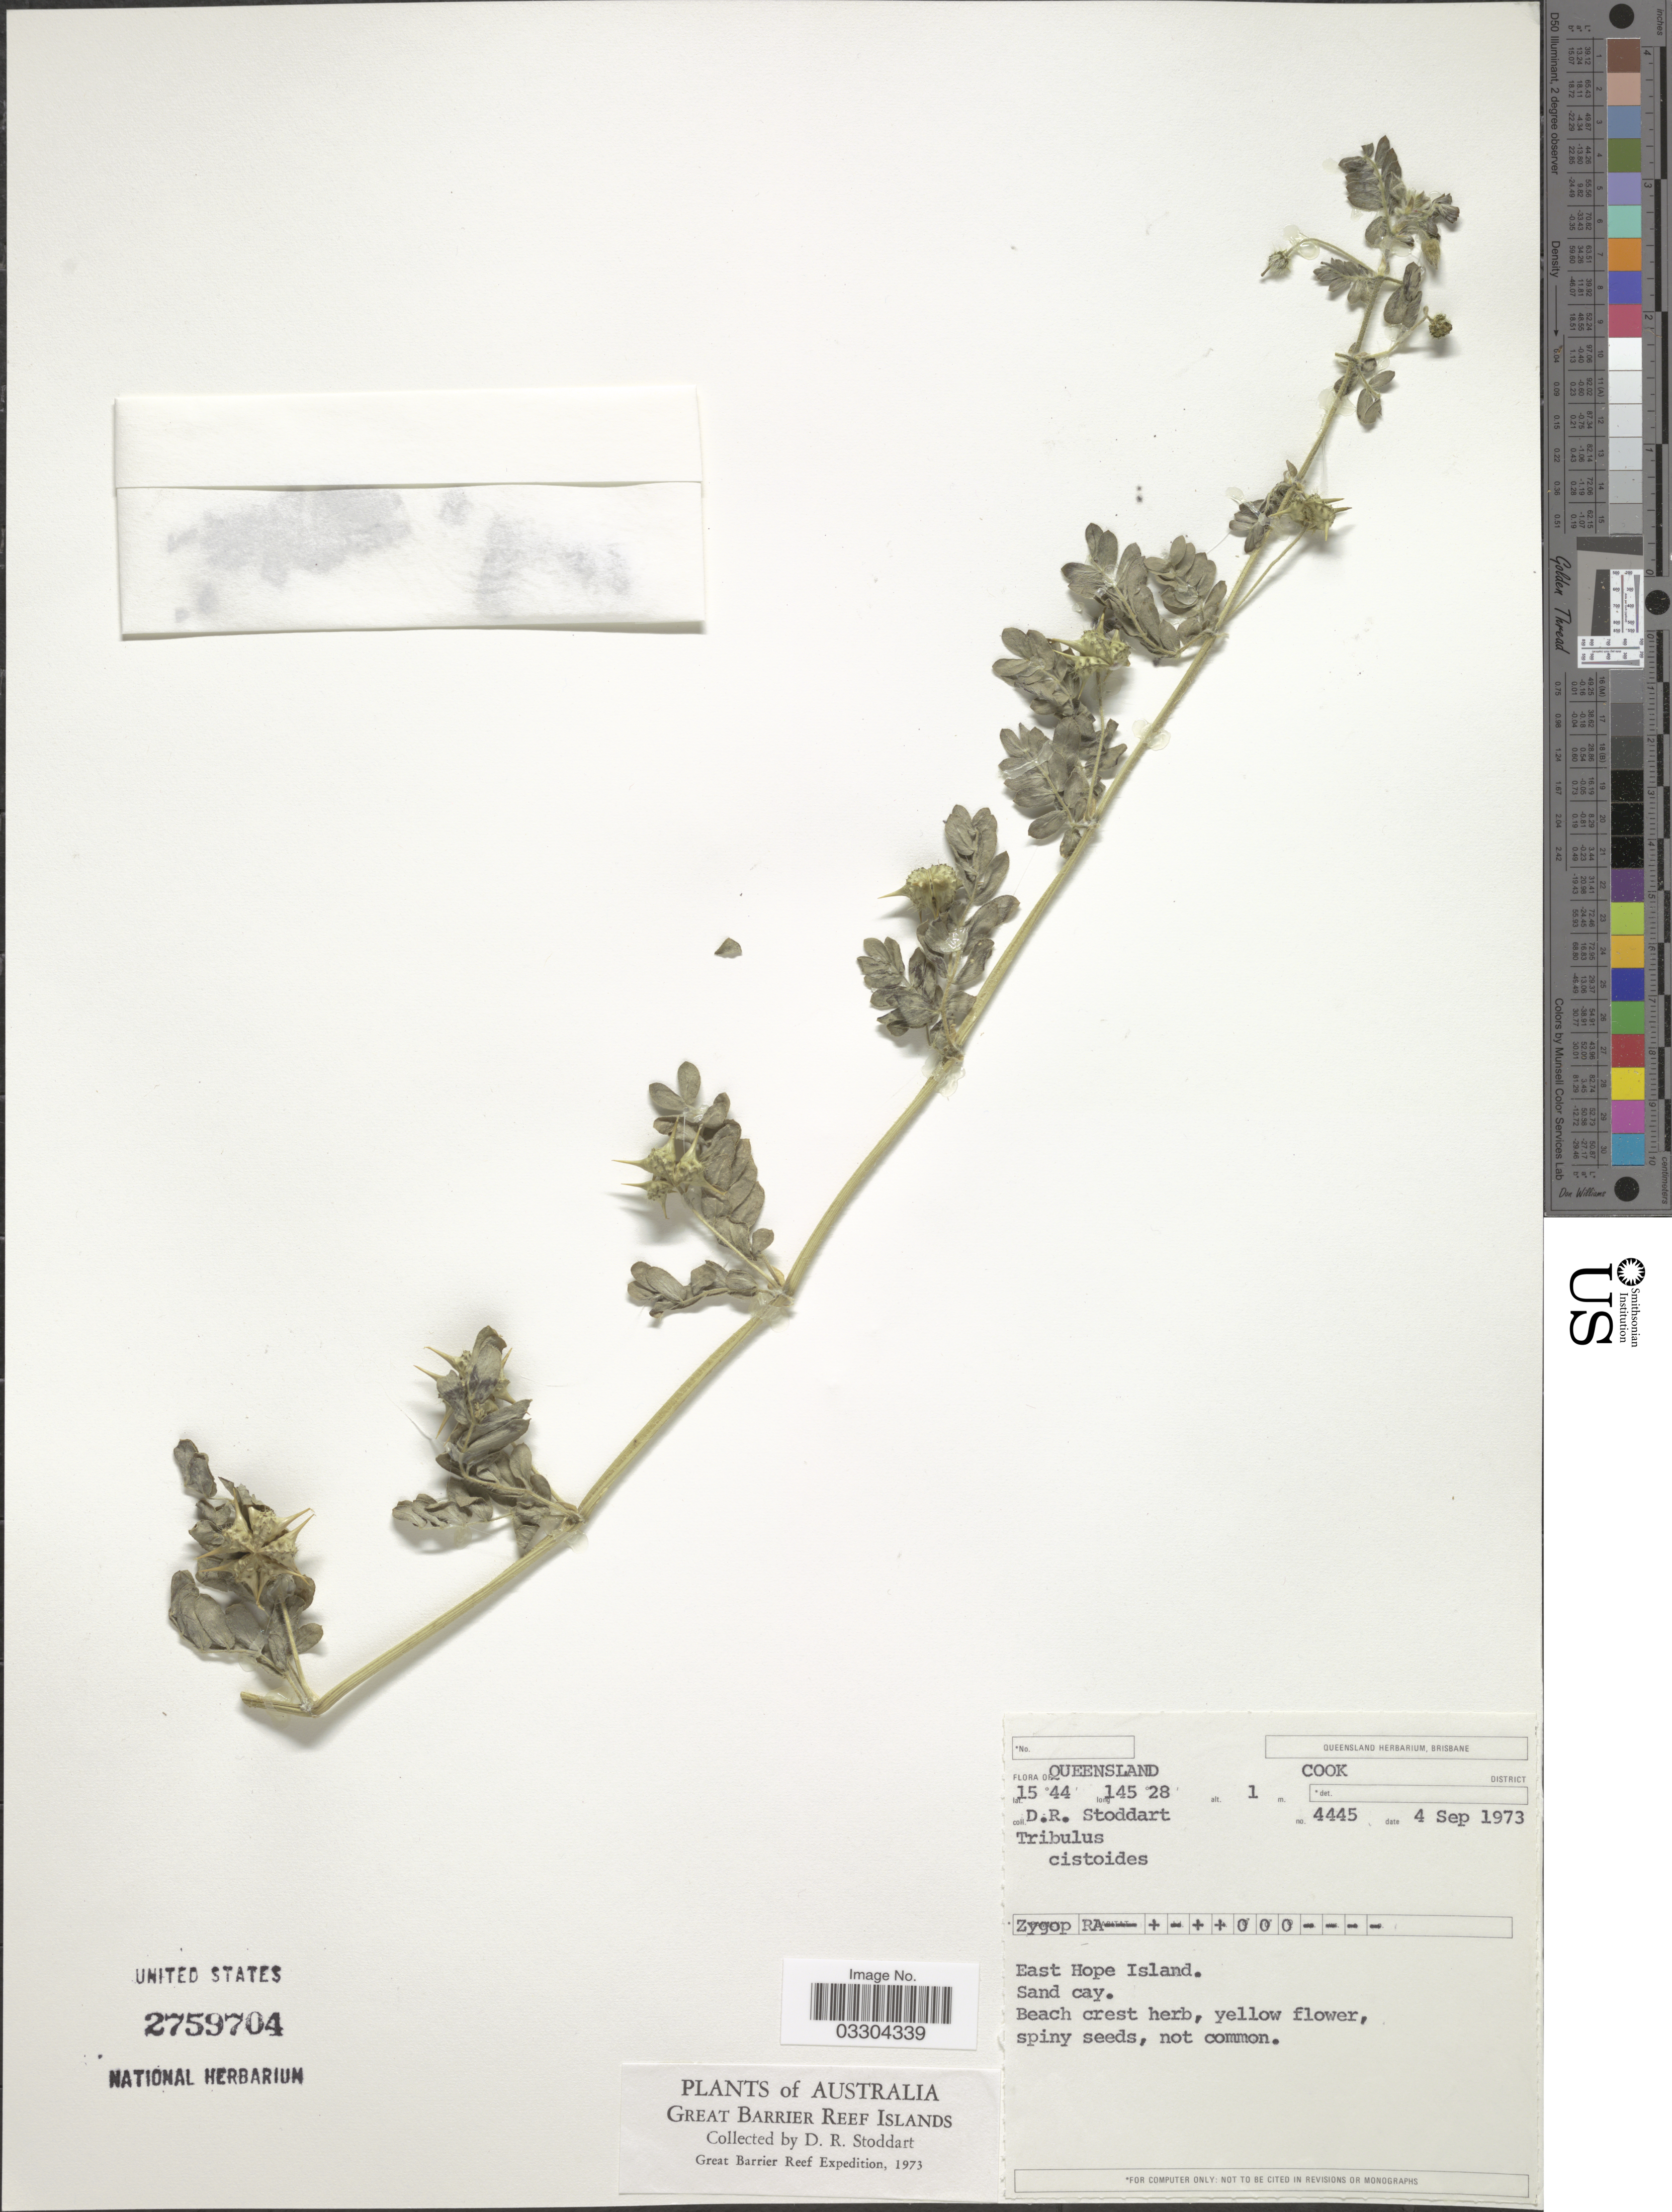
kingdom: Plantae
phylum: Tracheophyta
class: Magnoliopsida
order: Zygophyllales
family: Zygophyllaceae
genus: Tribulus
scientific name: Tribulus cistoides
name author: L.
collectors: D. R. Stoddart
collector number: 4445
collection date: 1973-09-04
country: Australia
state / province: Queensland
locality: Cook District. East Hope Island.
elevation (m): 1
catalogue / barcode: US 2759704